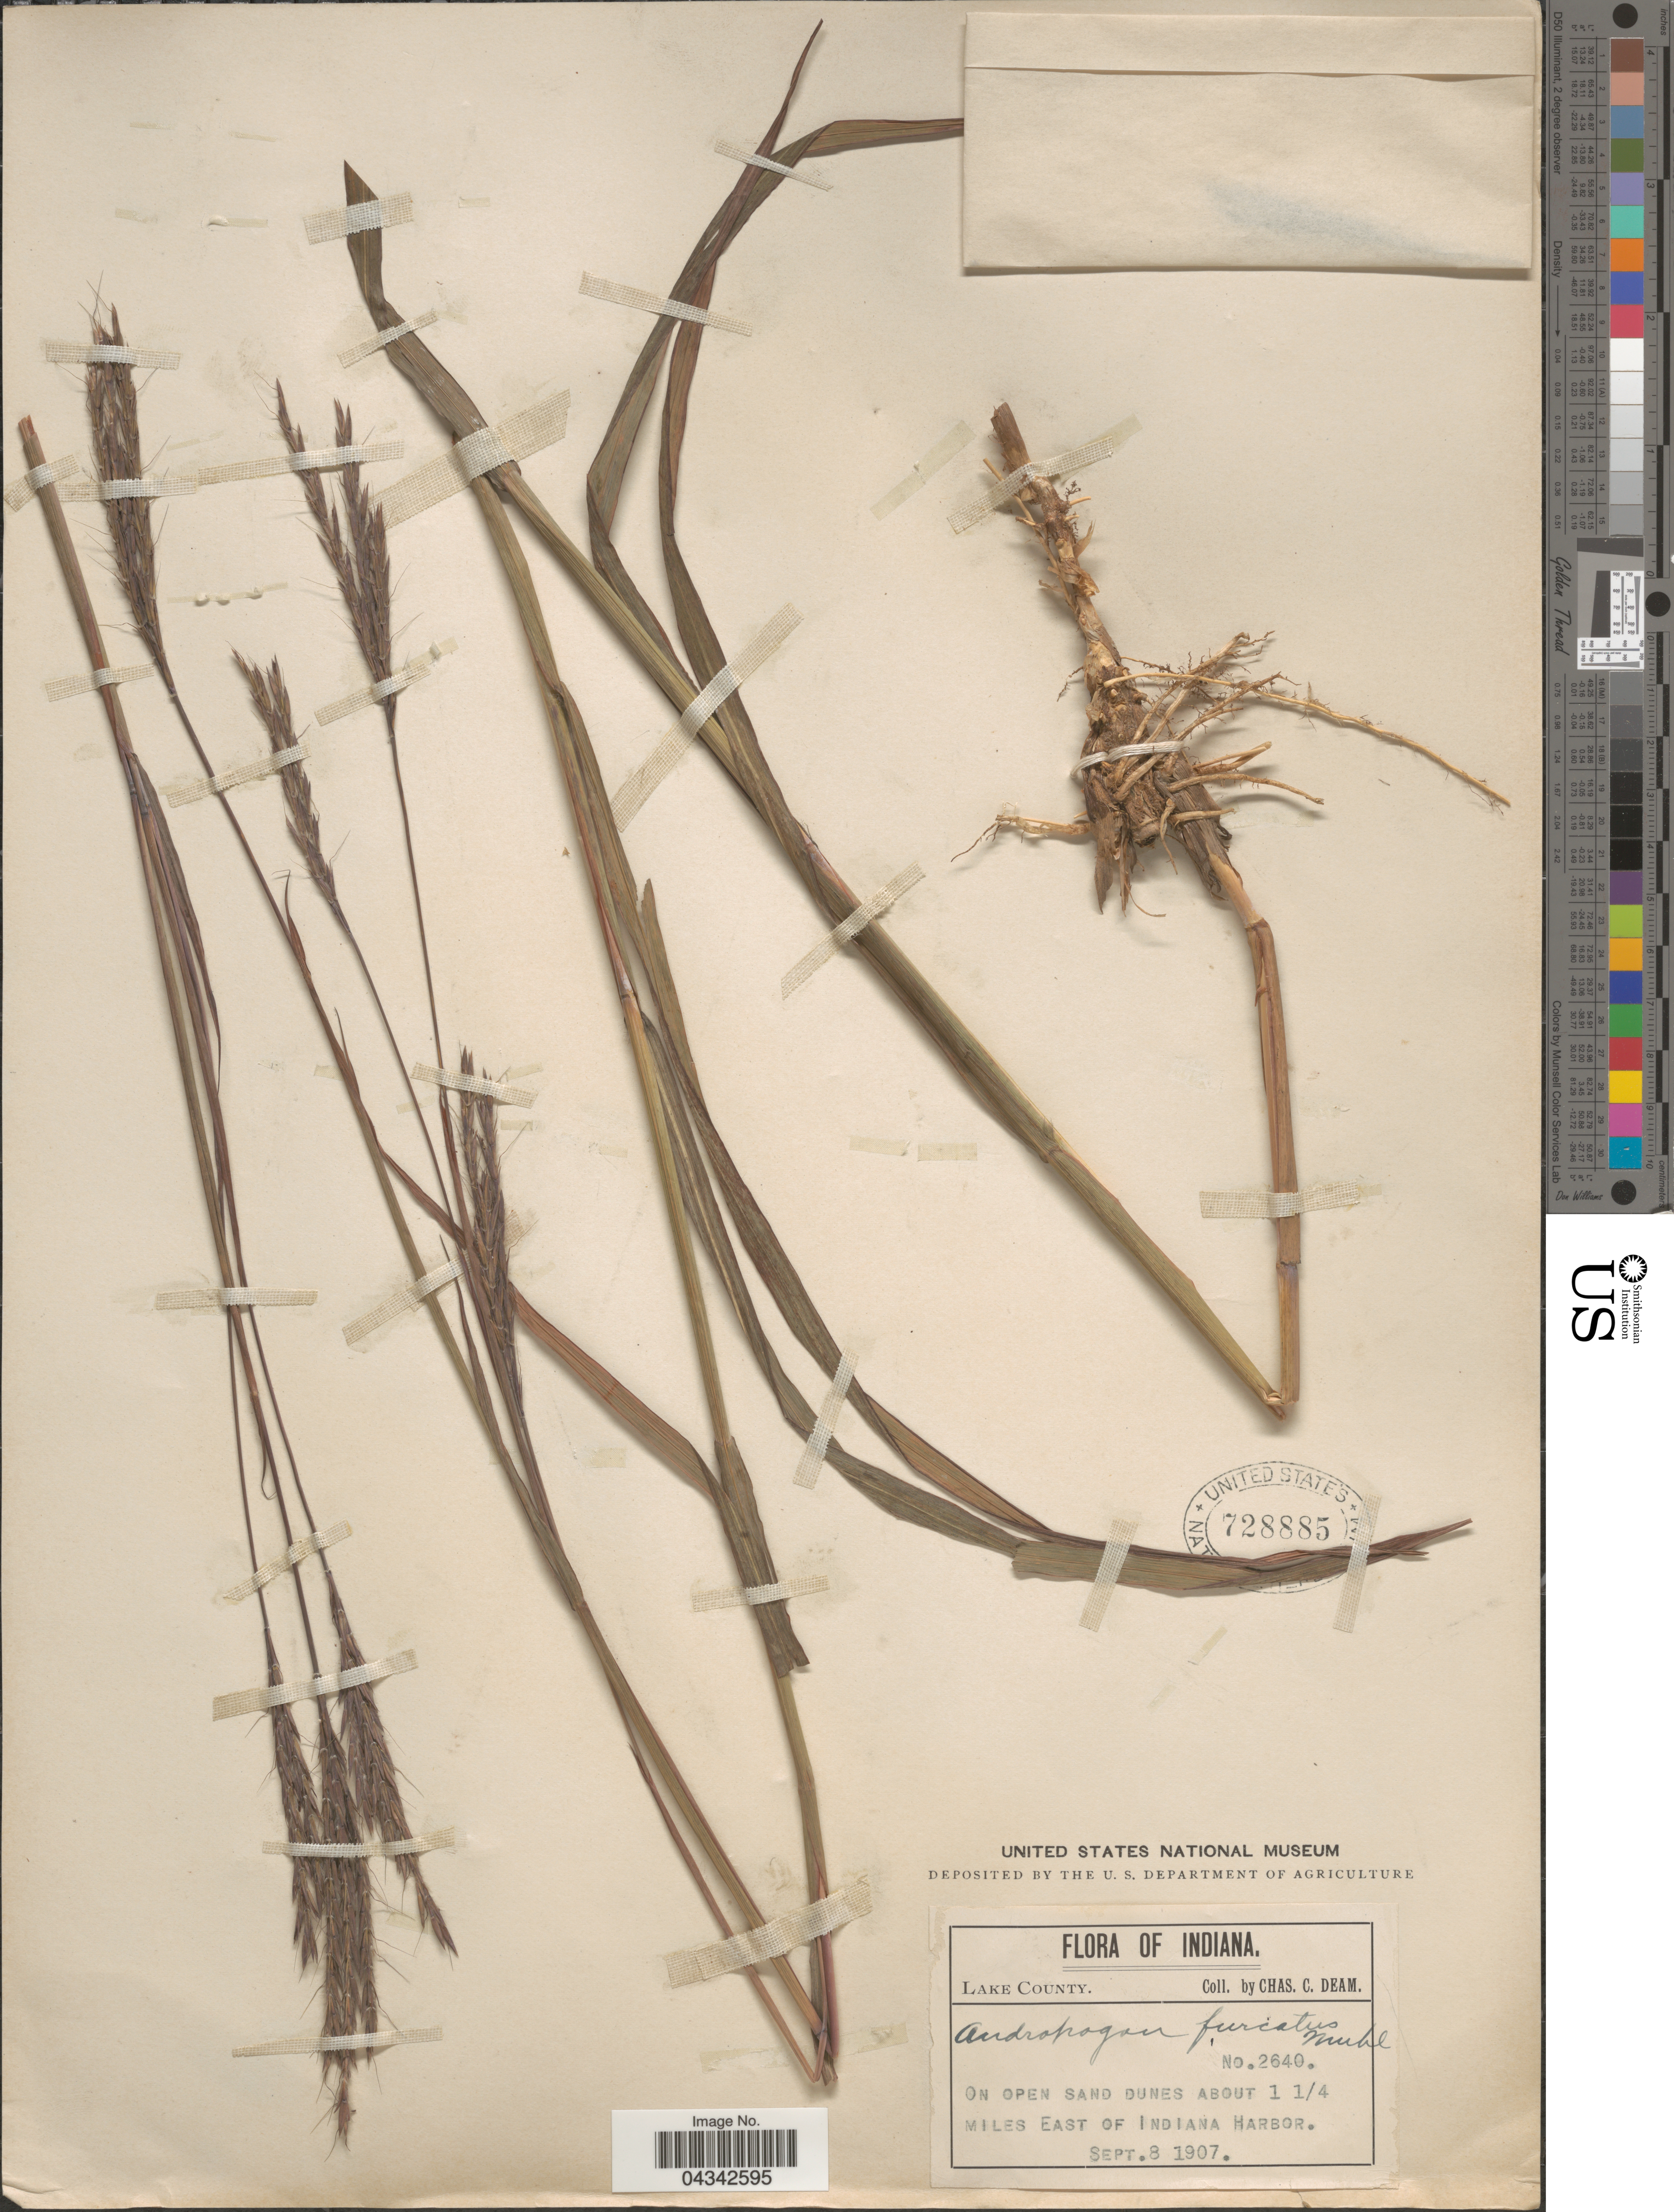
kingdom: Plantae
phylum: Tracheophyta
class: Liliopsida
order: Poales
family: Poaceae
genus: Andropogon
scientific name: Andropogon gerardii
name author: Vitman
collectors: C. C. Deam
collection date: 1907-09-08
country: United States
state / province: Indiana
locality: Lake County. On open sand dunes about 1 ¼ miles East of Indiana Harbor.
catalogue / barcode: US 728885